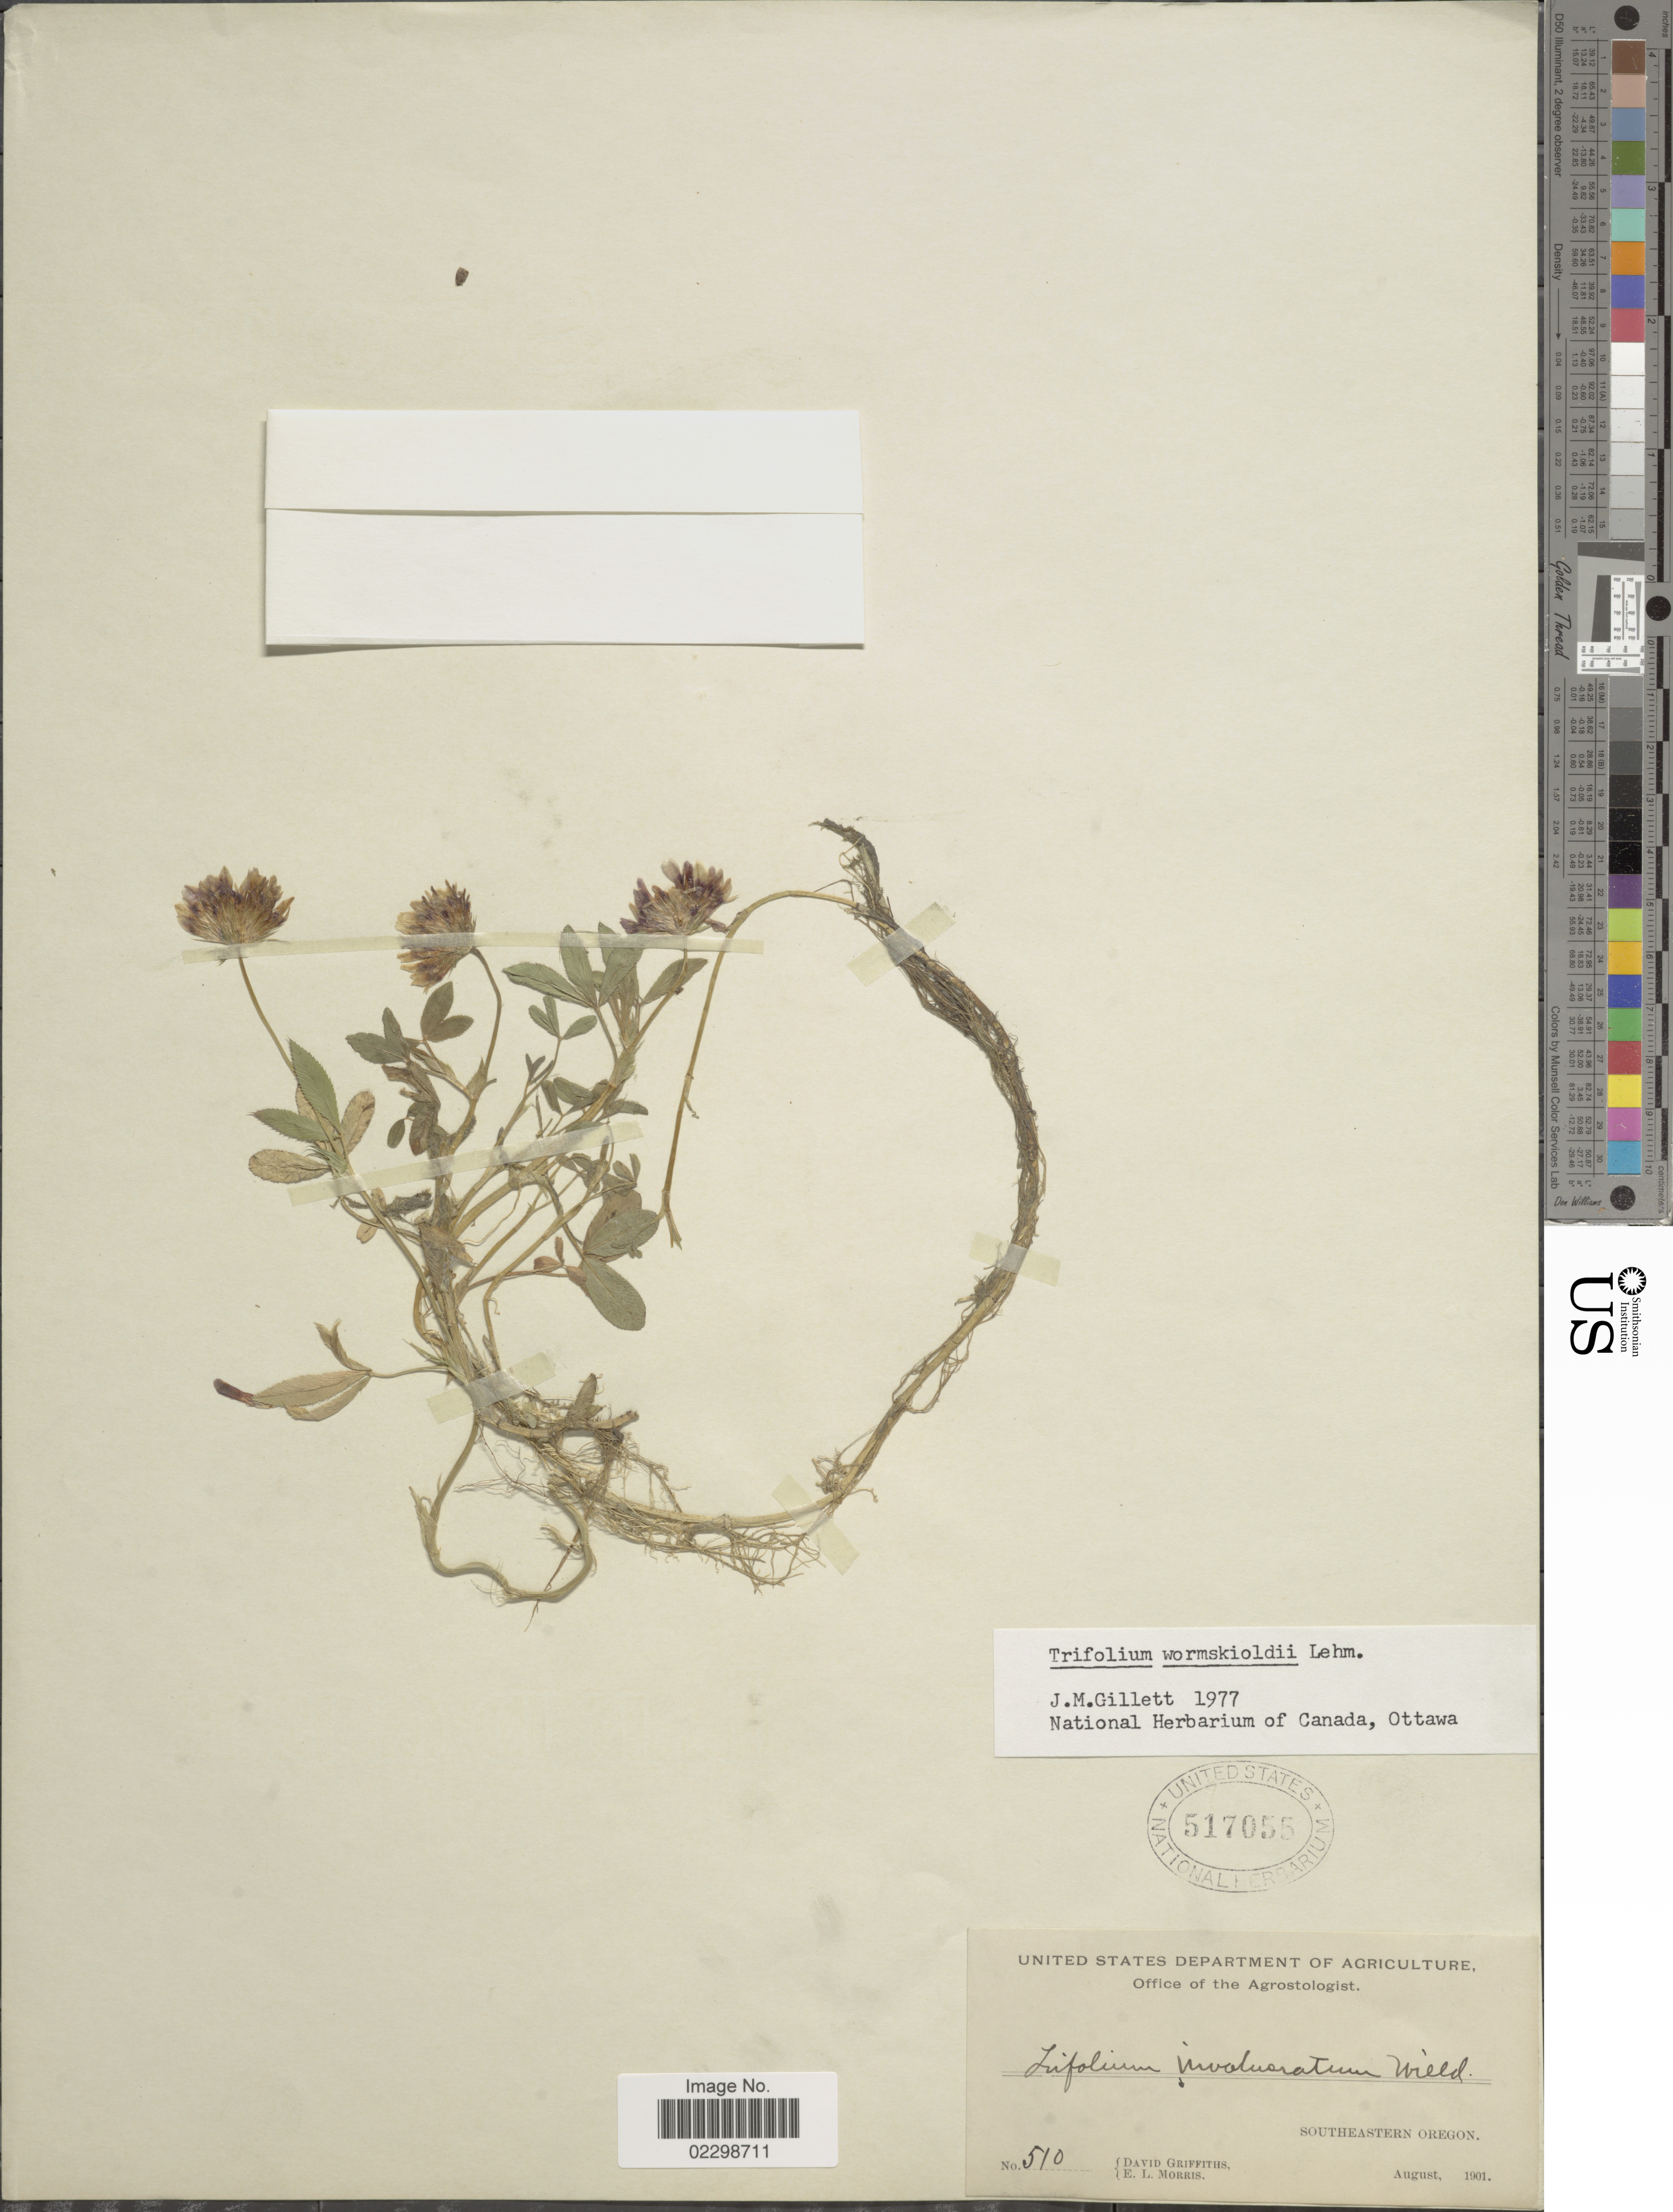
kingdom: Plantae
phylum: Tracheophyta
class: Magnoliopsida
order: Fabales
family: Fabaceae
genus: Trifolium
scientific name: Trifolium wormskioldii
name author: Lehm.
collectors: D. Griffiths & E. Morris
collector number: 510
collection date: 1901-08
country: United States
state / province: Oregon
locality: Southeastern Oregon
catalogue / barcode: US 517055